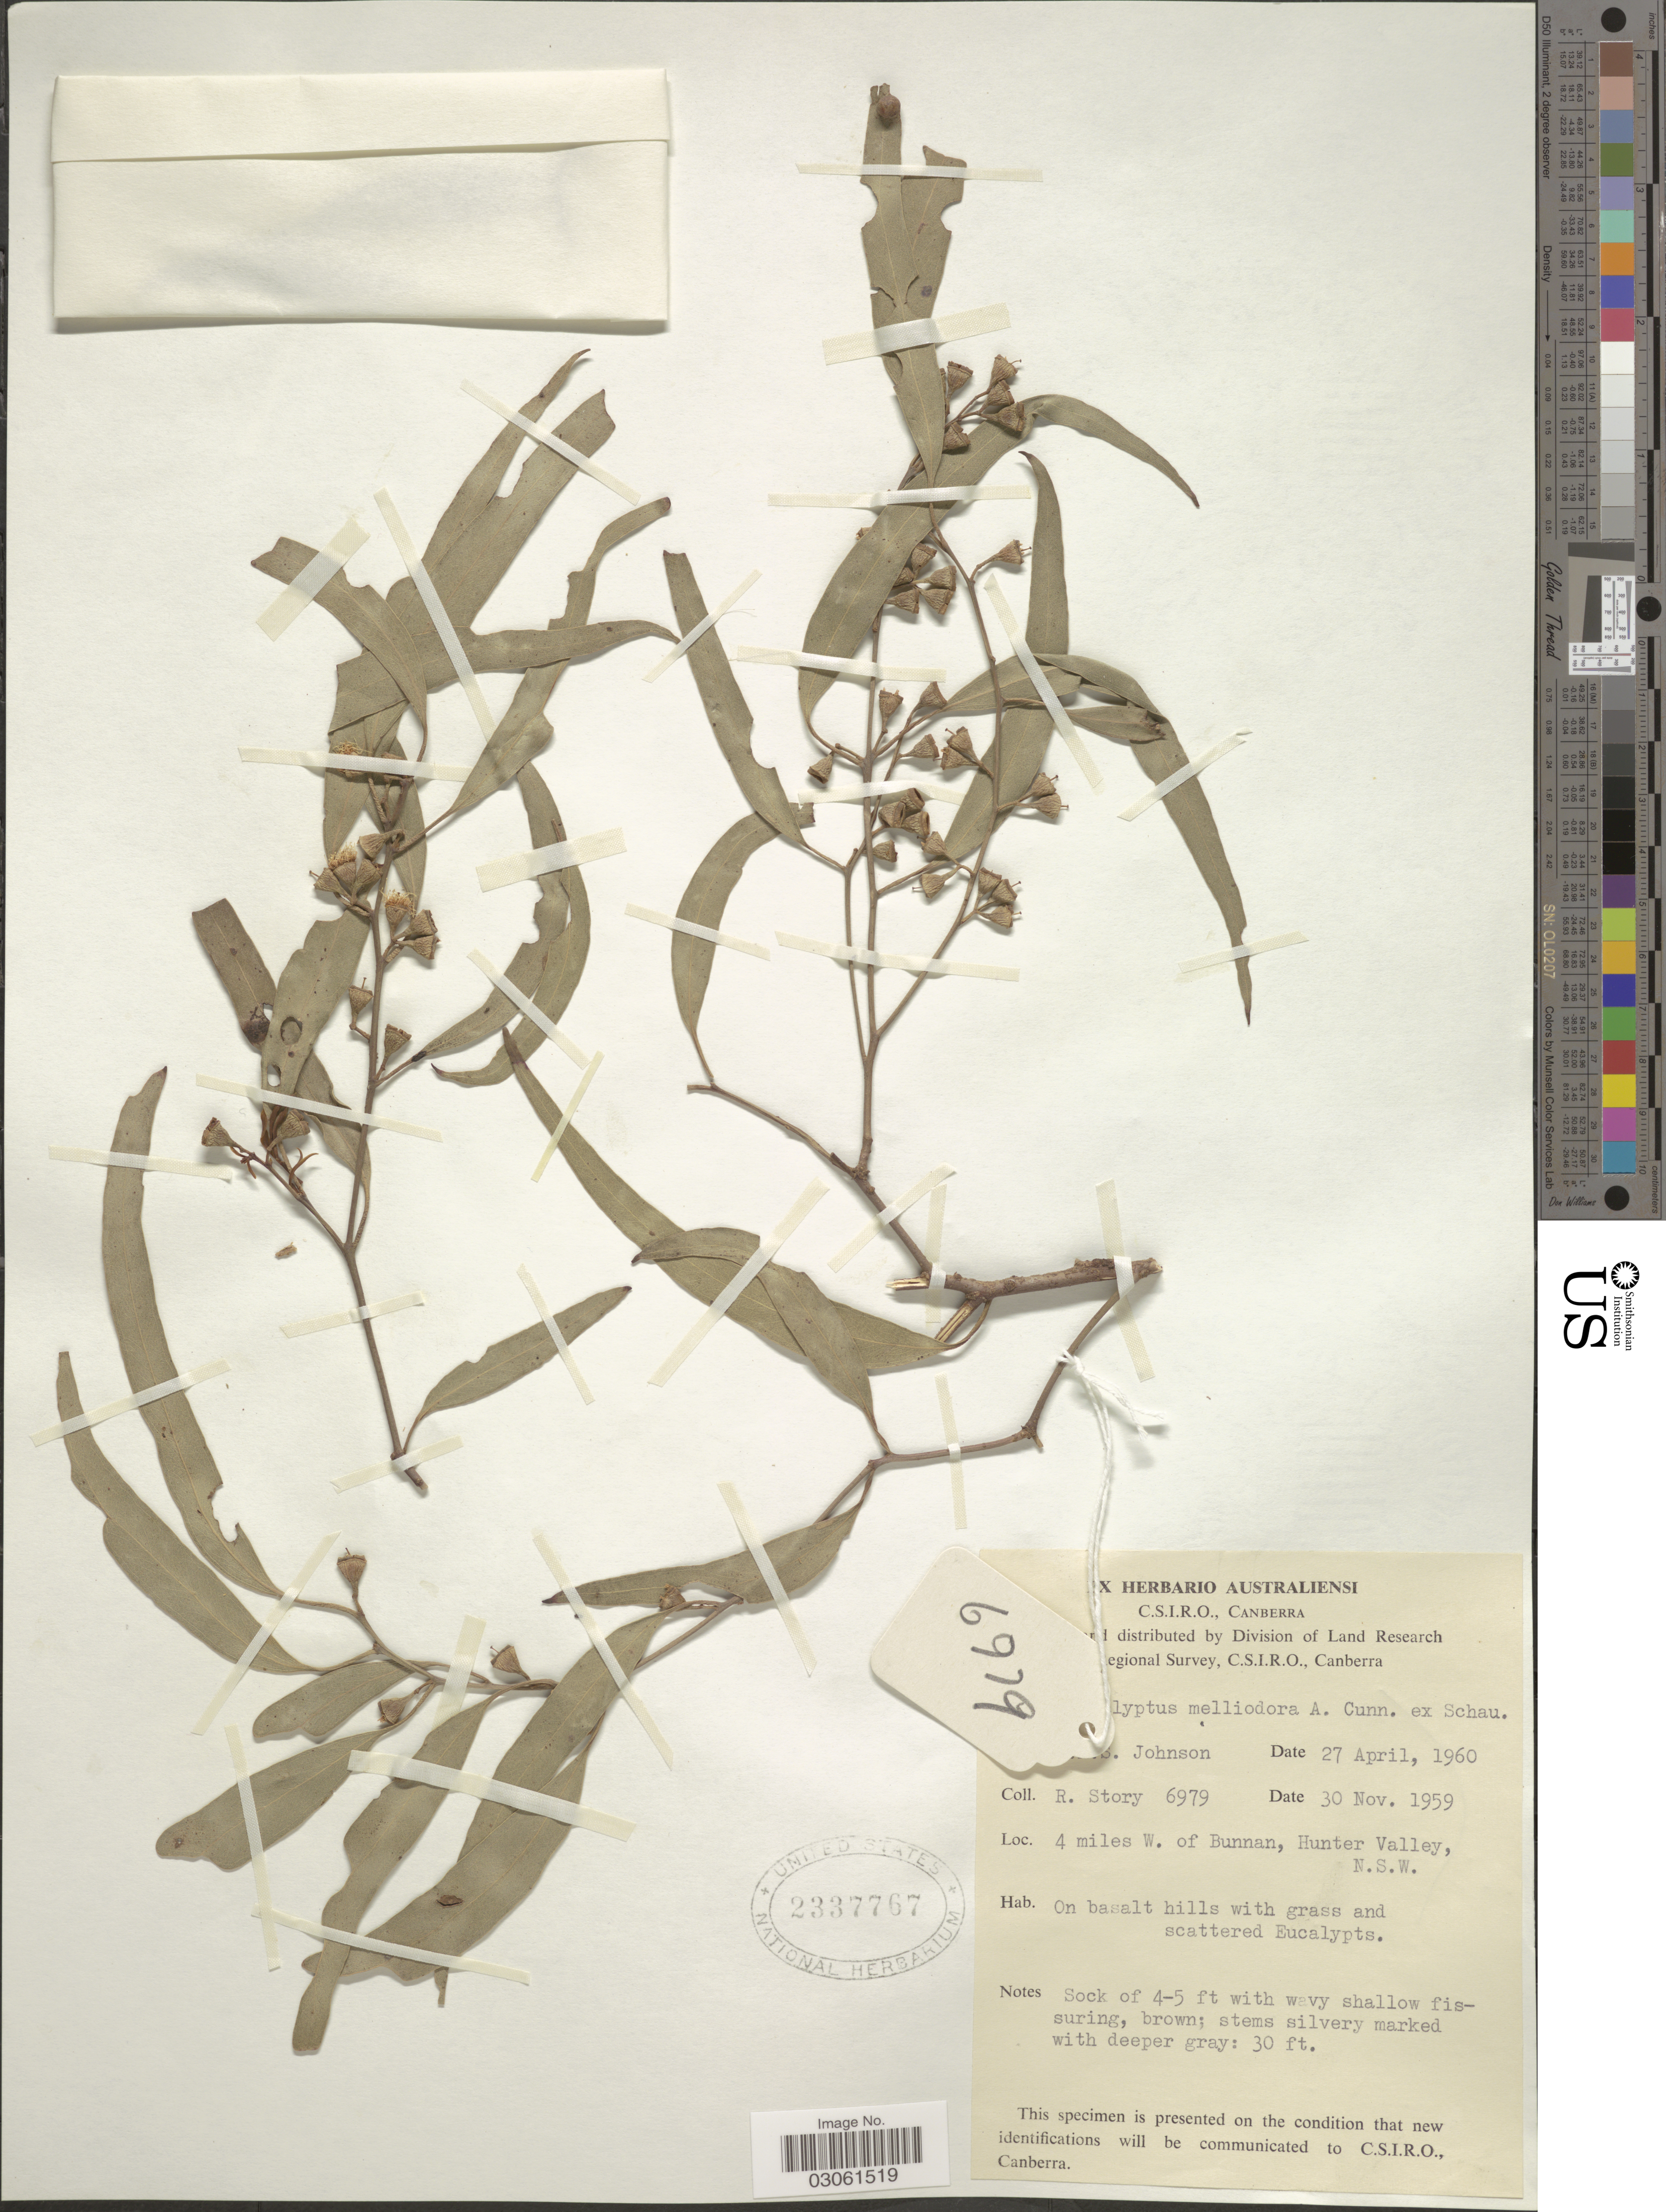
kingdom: Plantae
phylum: Tracheophyta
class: Magnoliopsida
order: Myrtales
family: Myrtaceae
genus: Eucalyptus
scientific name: Eucalyptus melliodora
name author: A. Cunn. ex S. Schauer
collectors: R. Story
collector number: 6979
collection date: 1959-11-30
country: Australia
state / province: New South Wales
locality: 4 miles W. of Bunnan, Hunter Valley, N. S. W.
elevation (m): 9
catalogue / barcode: US 2337767